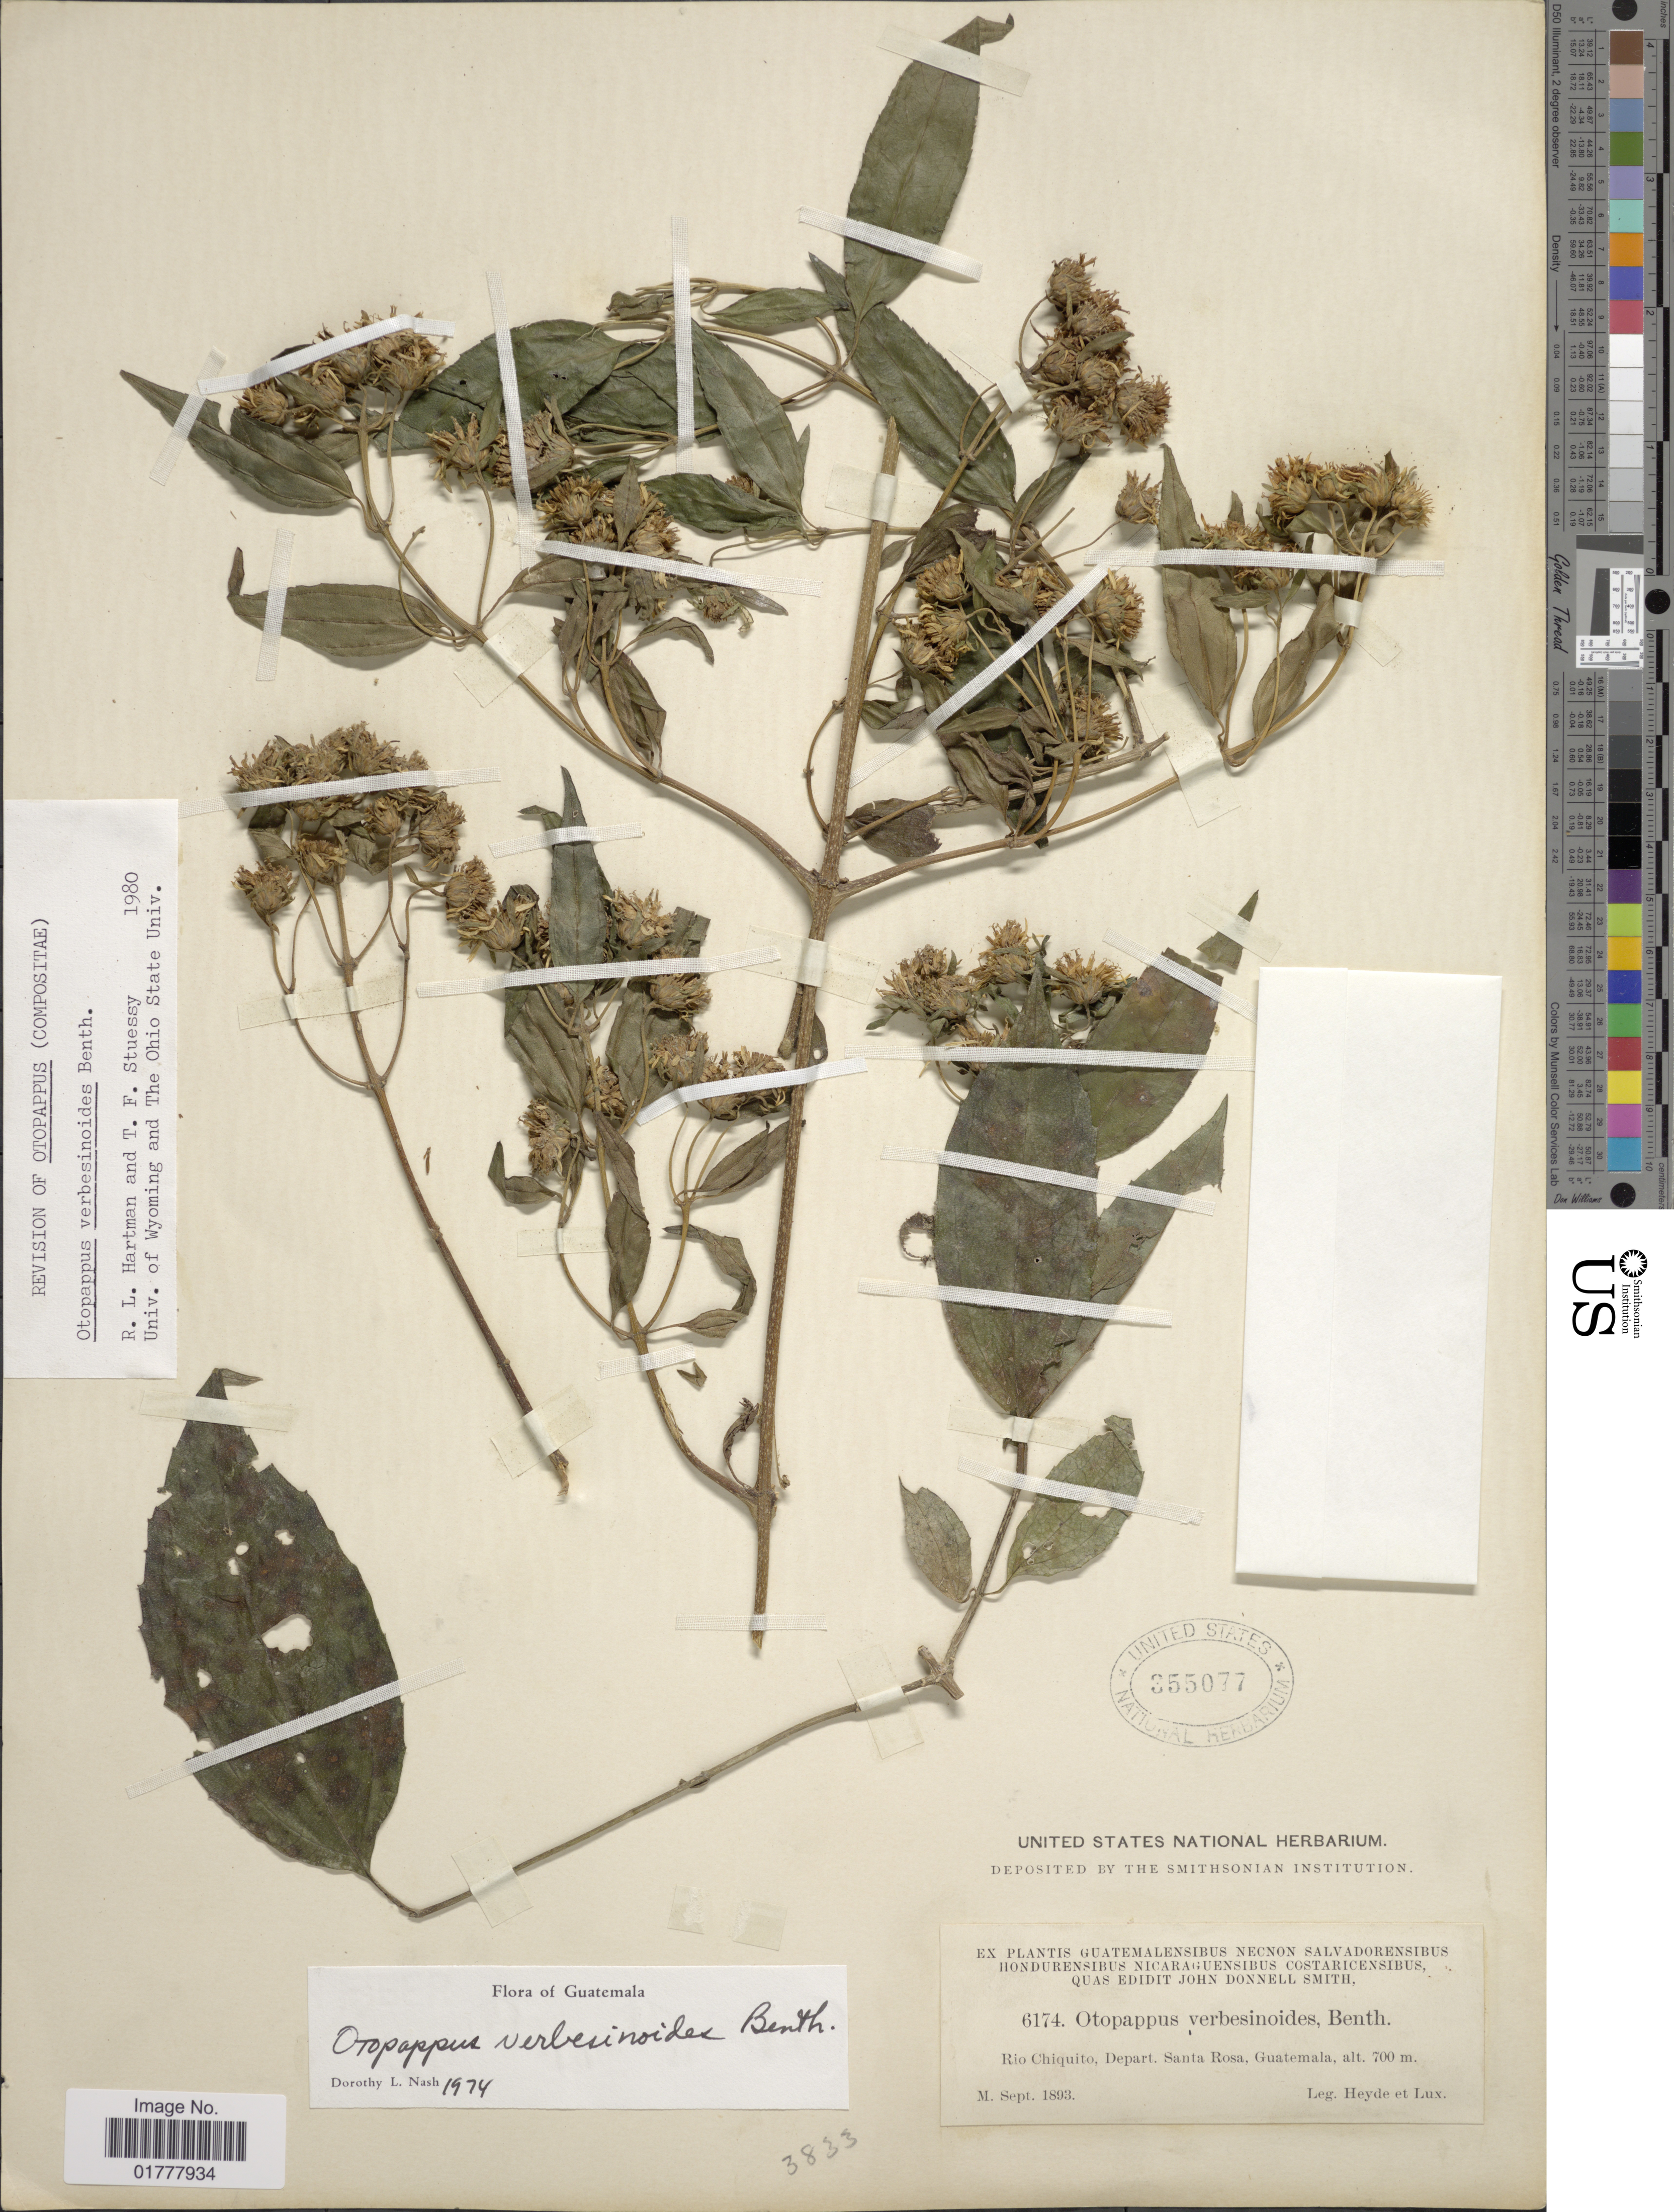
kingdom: Plantae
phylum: Tracheophyta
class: Magnoliopsida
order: Asterales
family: Asteraceae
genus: Otopappus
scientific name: Otopappus verbesinoides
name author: Benth.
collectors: Heyde & Lux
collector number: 6174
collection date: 1893-09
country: Guatemala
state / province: Santa Rosa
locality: Rio Chiquito, Depart. Santa Rosa, Guatemala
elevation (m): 700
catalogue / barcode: US 355077